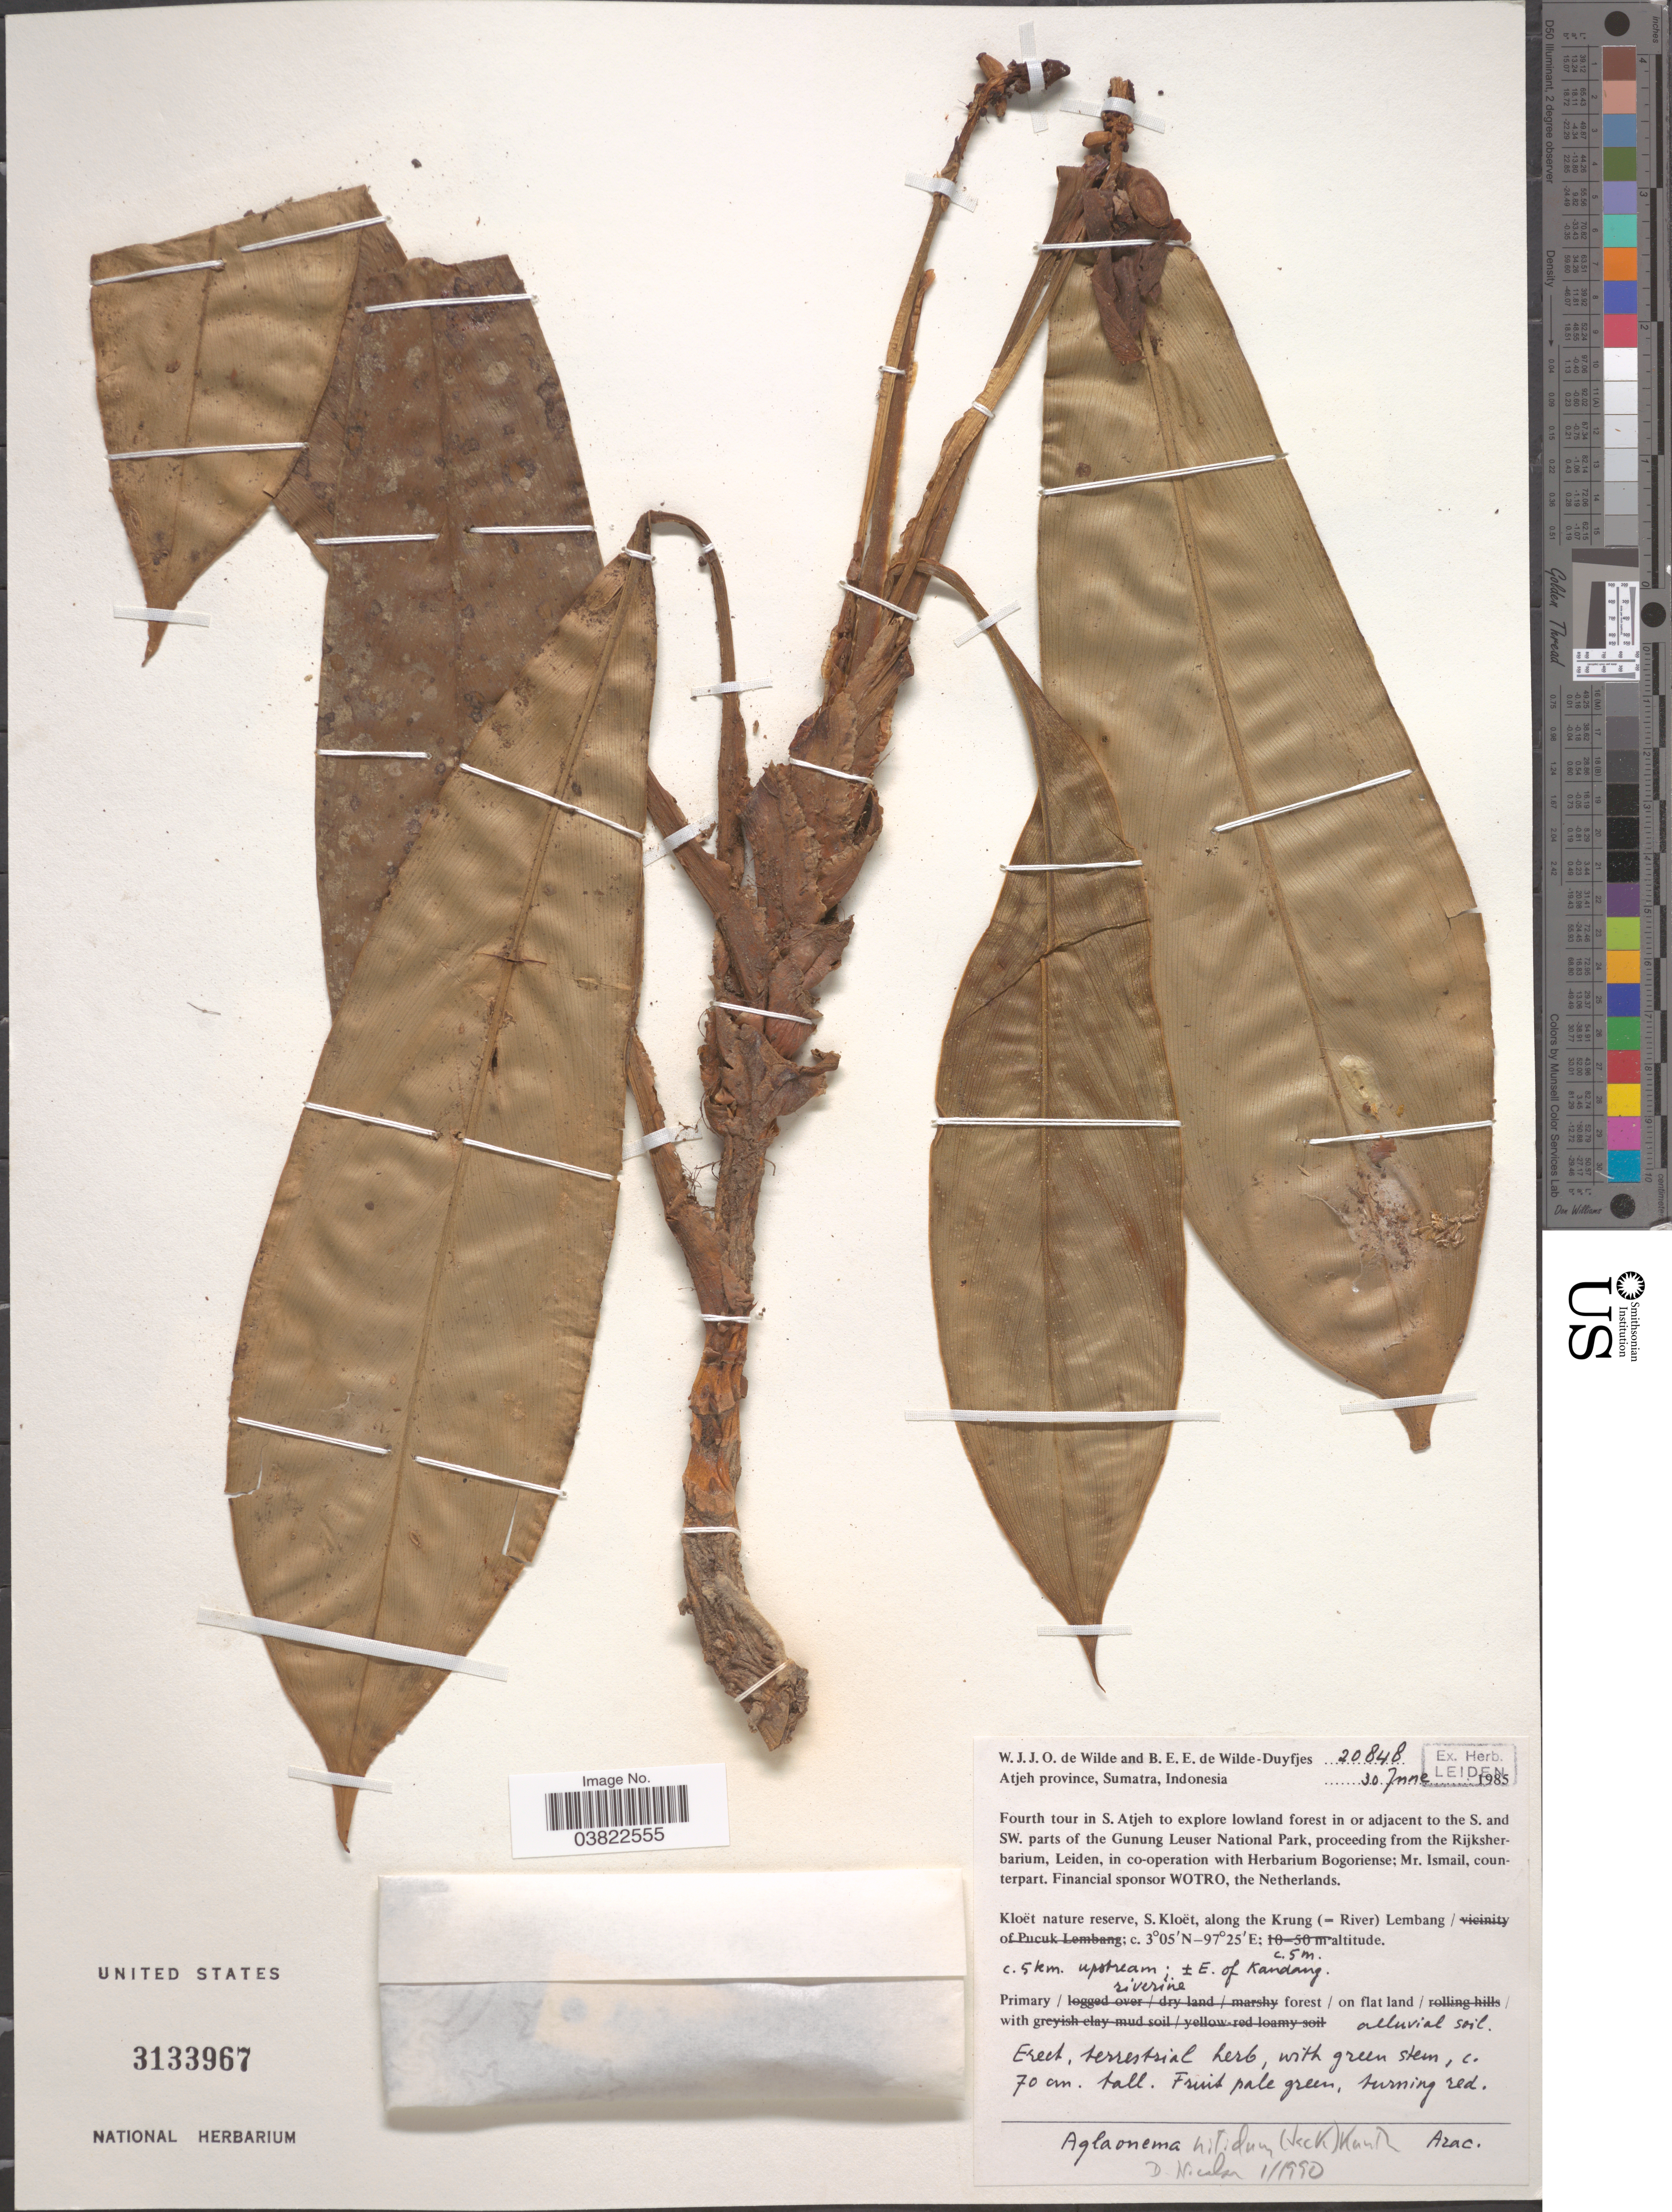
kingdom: Plantae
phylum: Tracheophyta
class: Liliopsida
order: Alismatales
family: Araceae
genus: Aglaonema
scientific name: Aglaonema nitidum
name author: (Jack) Kunth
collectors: W. J. de Wilde & B. E. de Wilde-Duyfjes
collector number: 20848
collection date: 1985-06-30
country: Indonesia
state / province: Sumatra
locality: Atjeh Province. Fourth tour in S. Atjeh in or adjacent to the S. and SW. parts of the Gunung Leuser National Park. Kloët nature reserve, S. Kloët, along the Krung (= River) Lembang. c. 5 km. upstream; ± E. of Kandang.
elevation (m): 5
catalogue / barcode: US 3133967